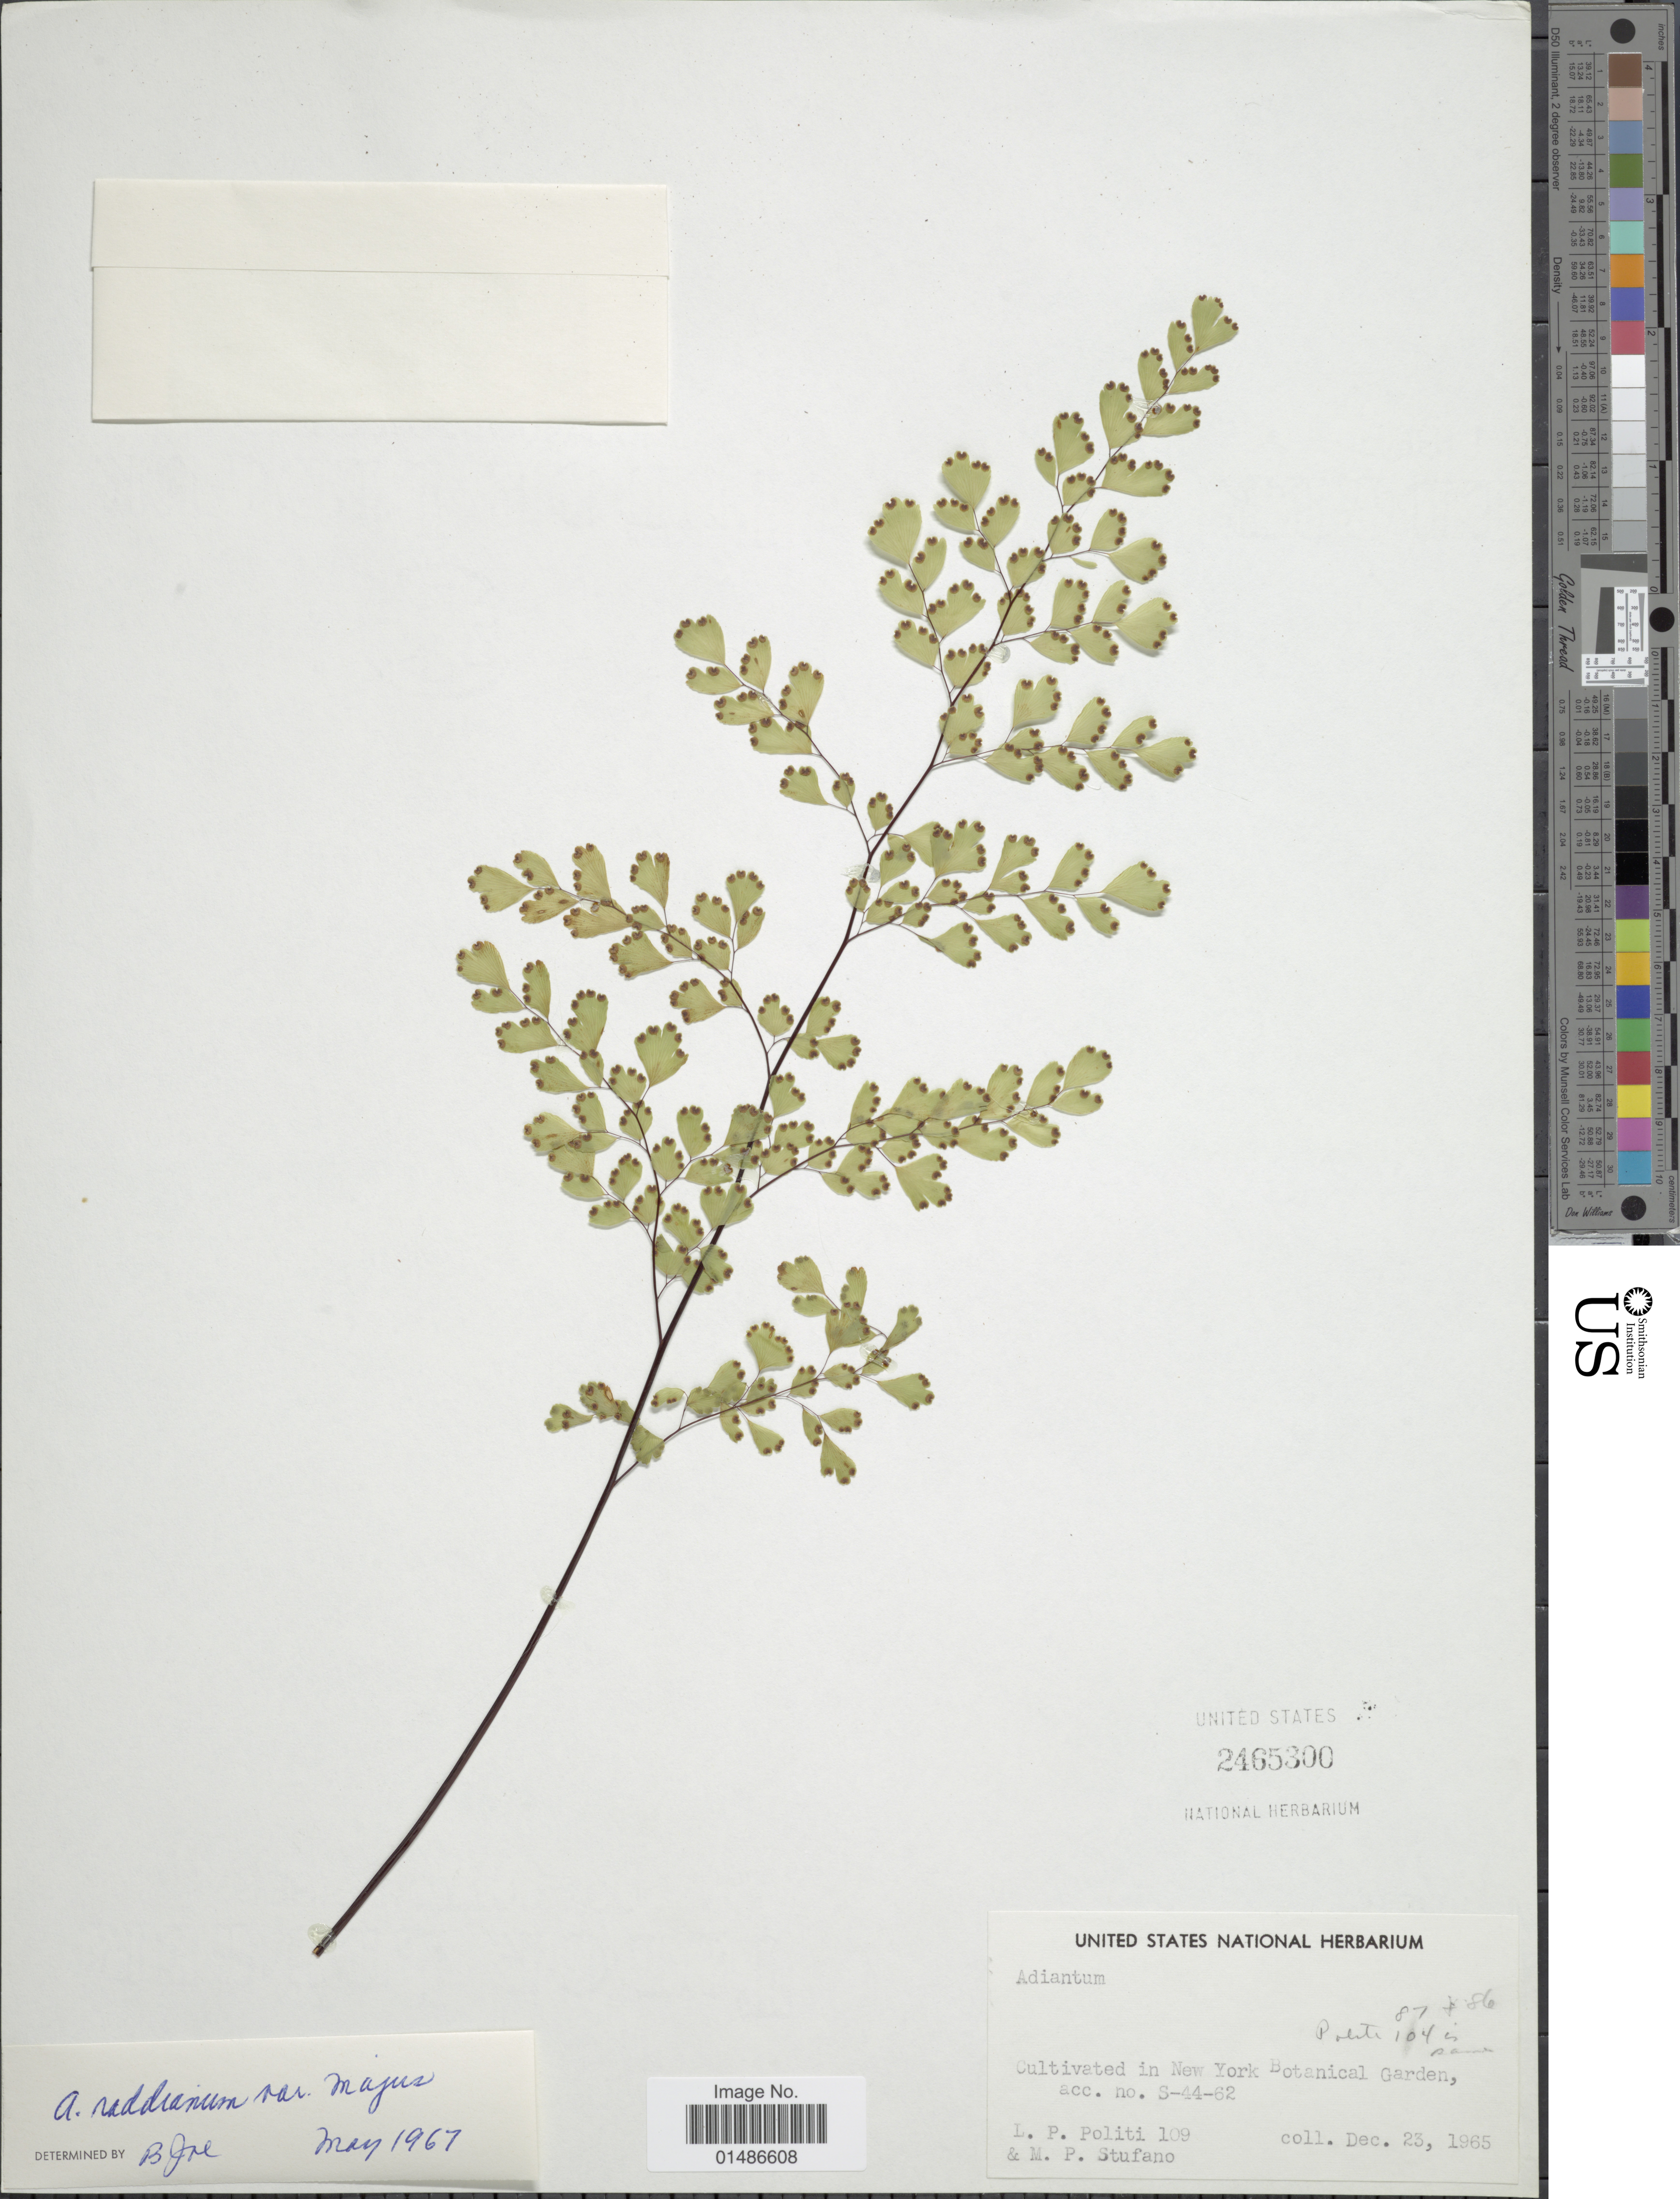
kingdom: Plantae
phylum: Tracheophyta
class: Polypodiopsida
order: Polypodiales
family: Pteridaceae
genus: Adiantum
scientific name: Adiantum raddianum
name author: C. Presl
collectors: L. Politi & M. Stufano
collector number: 109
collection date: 1965-12-23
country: United States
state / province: New York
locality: Cultivated in New York Botanical Garden, acc. no. S-44-62.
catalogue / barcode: US 2465300